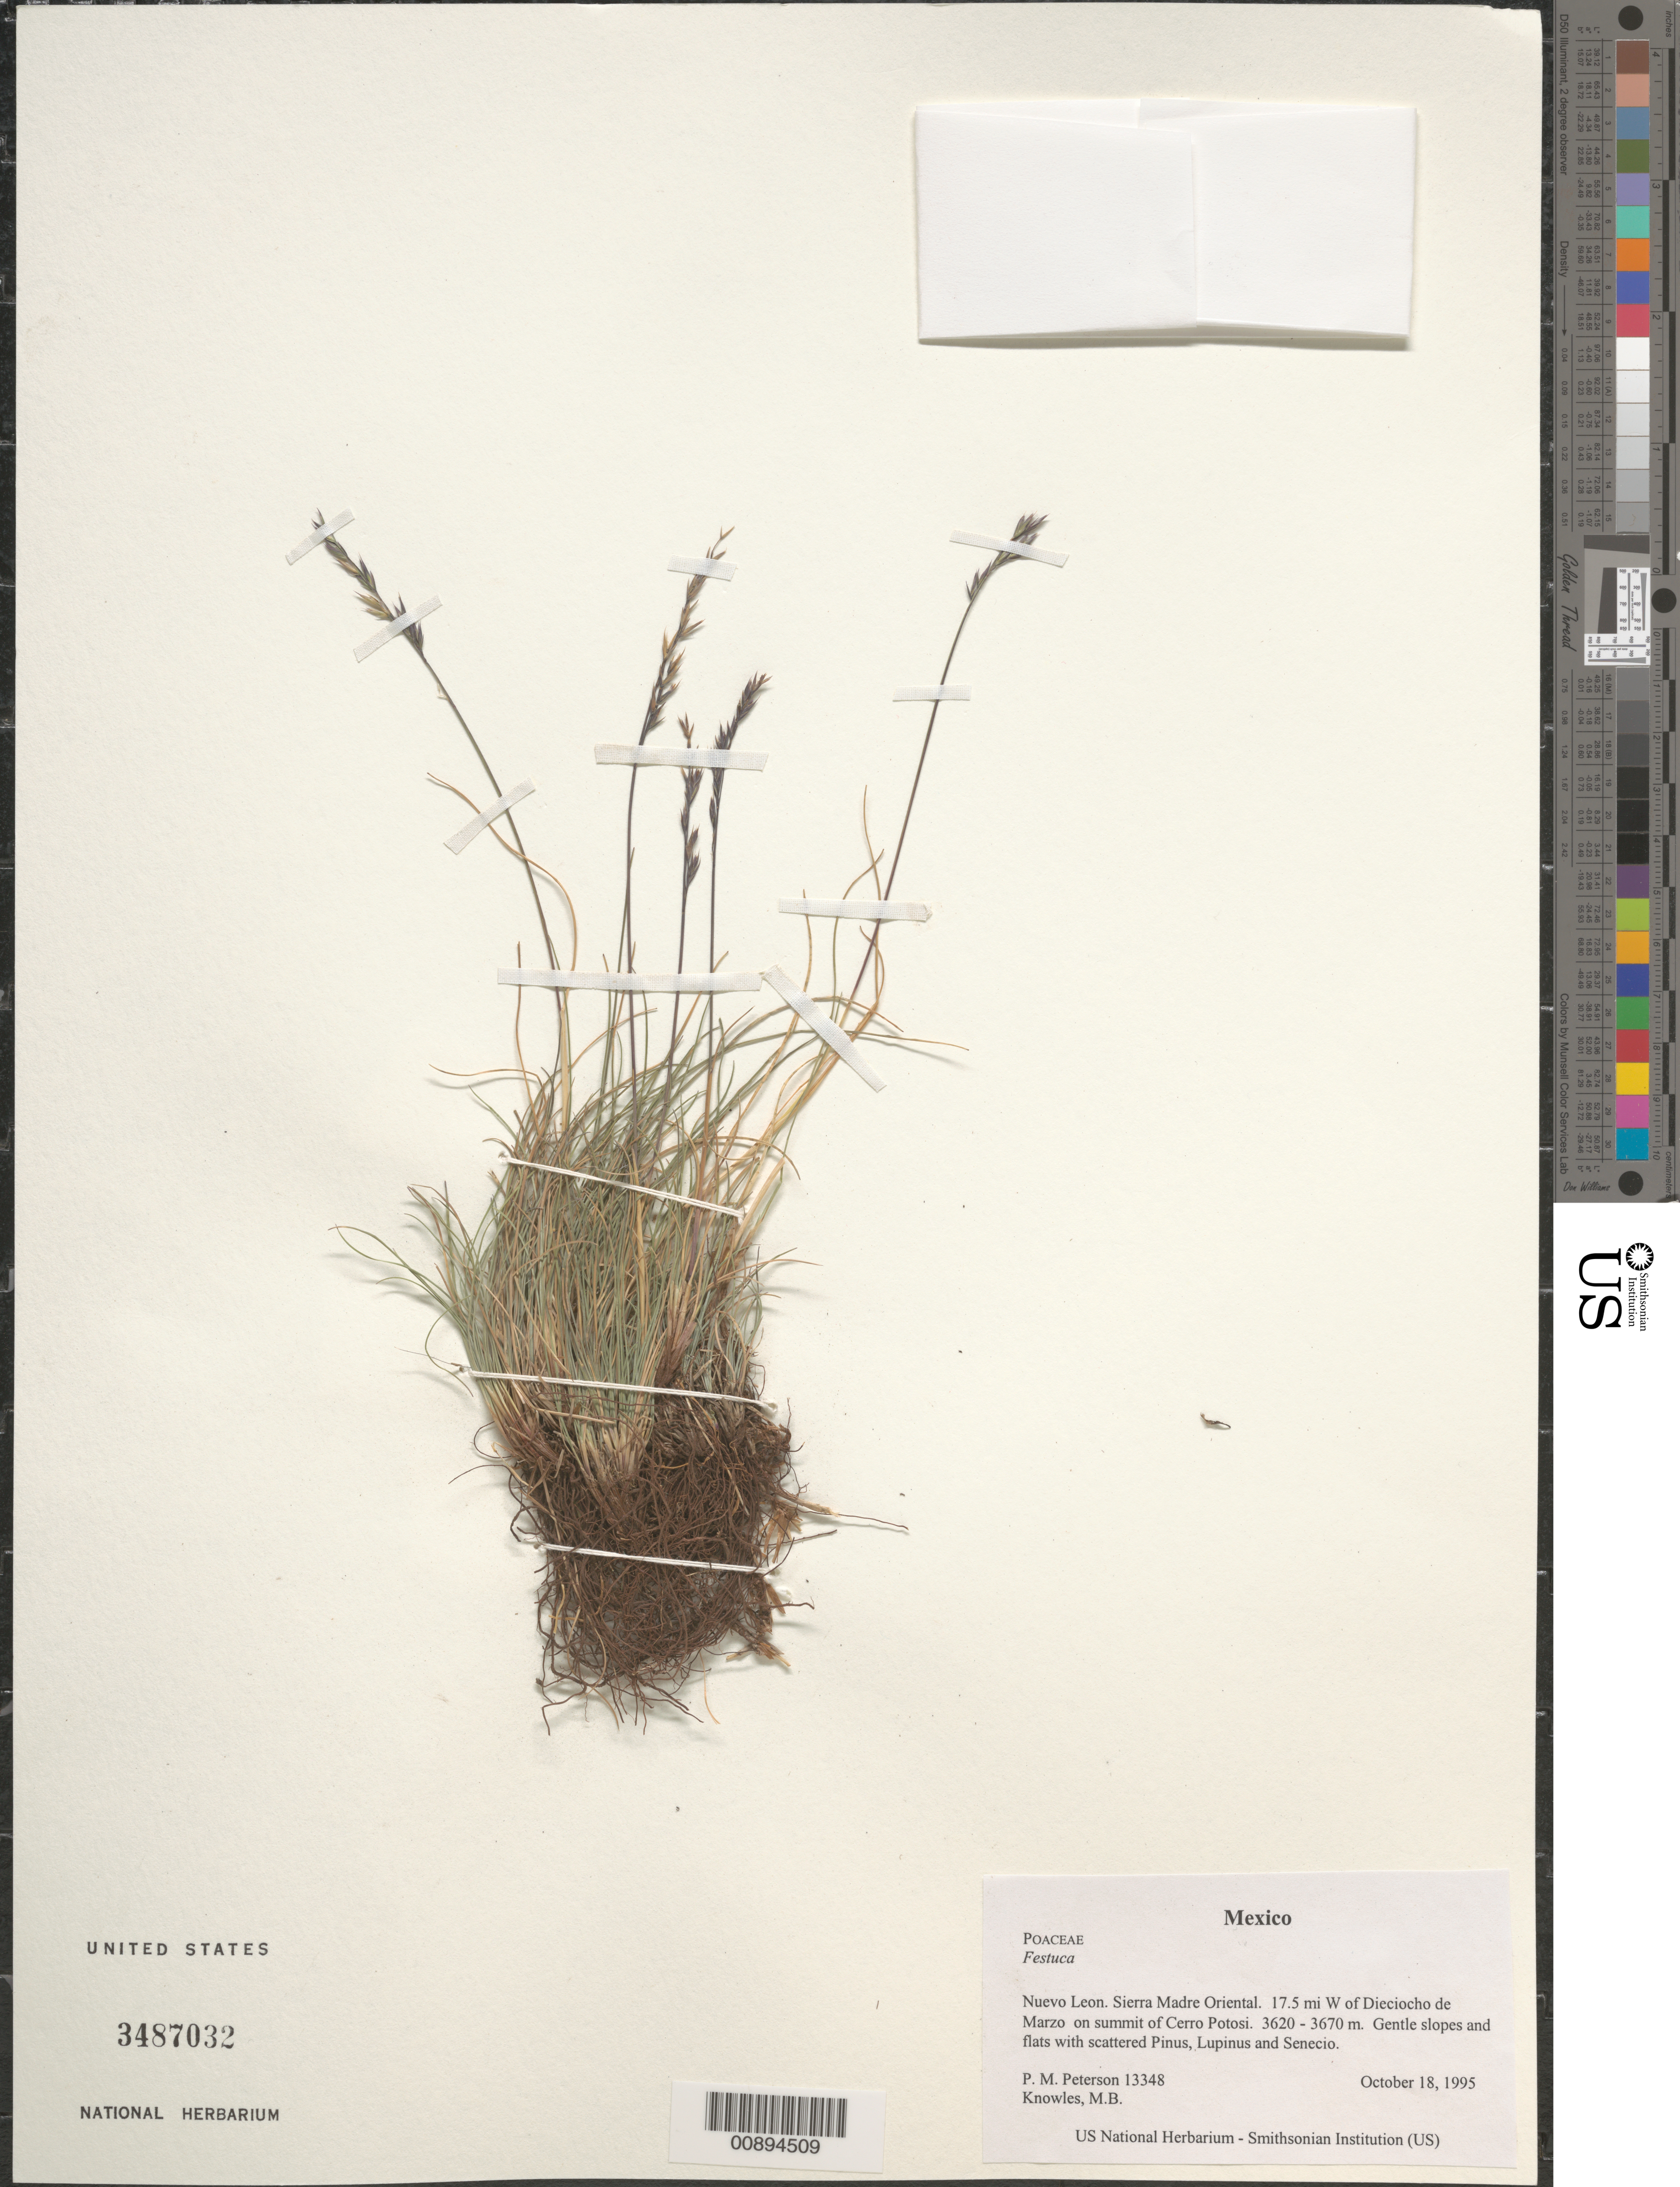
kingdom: Plantae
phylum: Tracheophyta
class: Liliopsida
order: Poales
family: Poaceae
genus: Festuca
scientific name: Festuca sp.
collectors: P. M. Peterson & M. B. Knowles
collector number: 13348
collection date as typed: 18 Oct 1995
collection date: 1995-10-18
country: Mexico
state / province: Nuevo León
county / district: Sierra Madre Oriental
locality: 17.5 mi W of Dieciocho de Marzo on summit of Cerro Potosi.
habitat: Gentle slopes and flats with scattered Pinus, Lupinus and Senecio.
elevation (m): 3620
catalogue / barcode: US 3487032